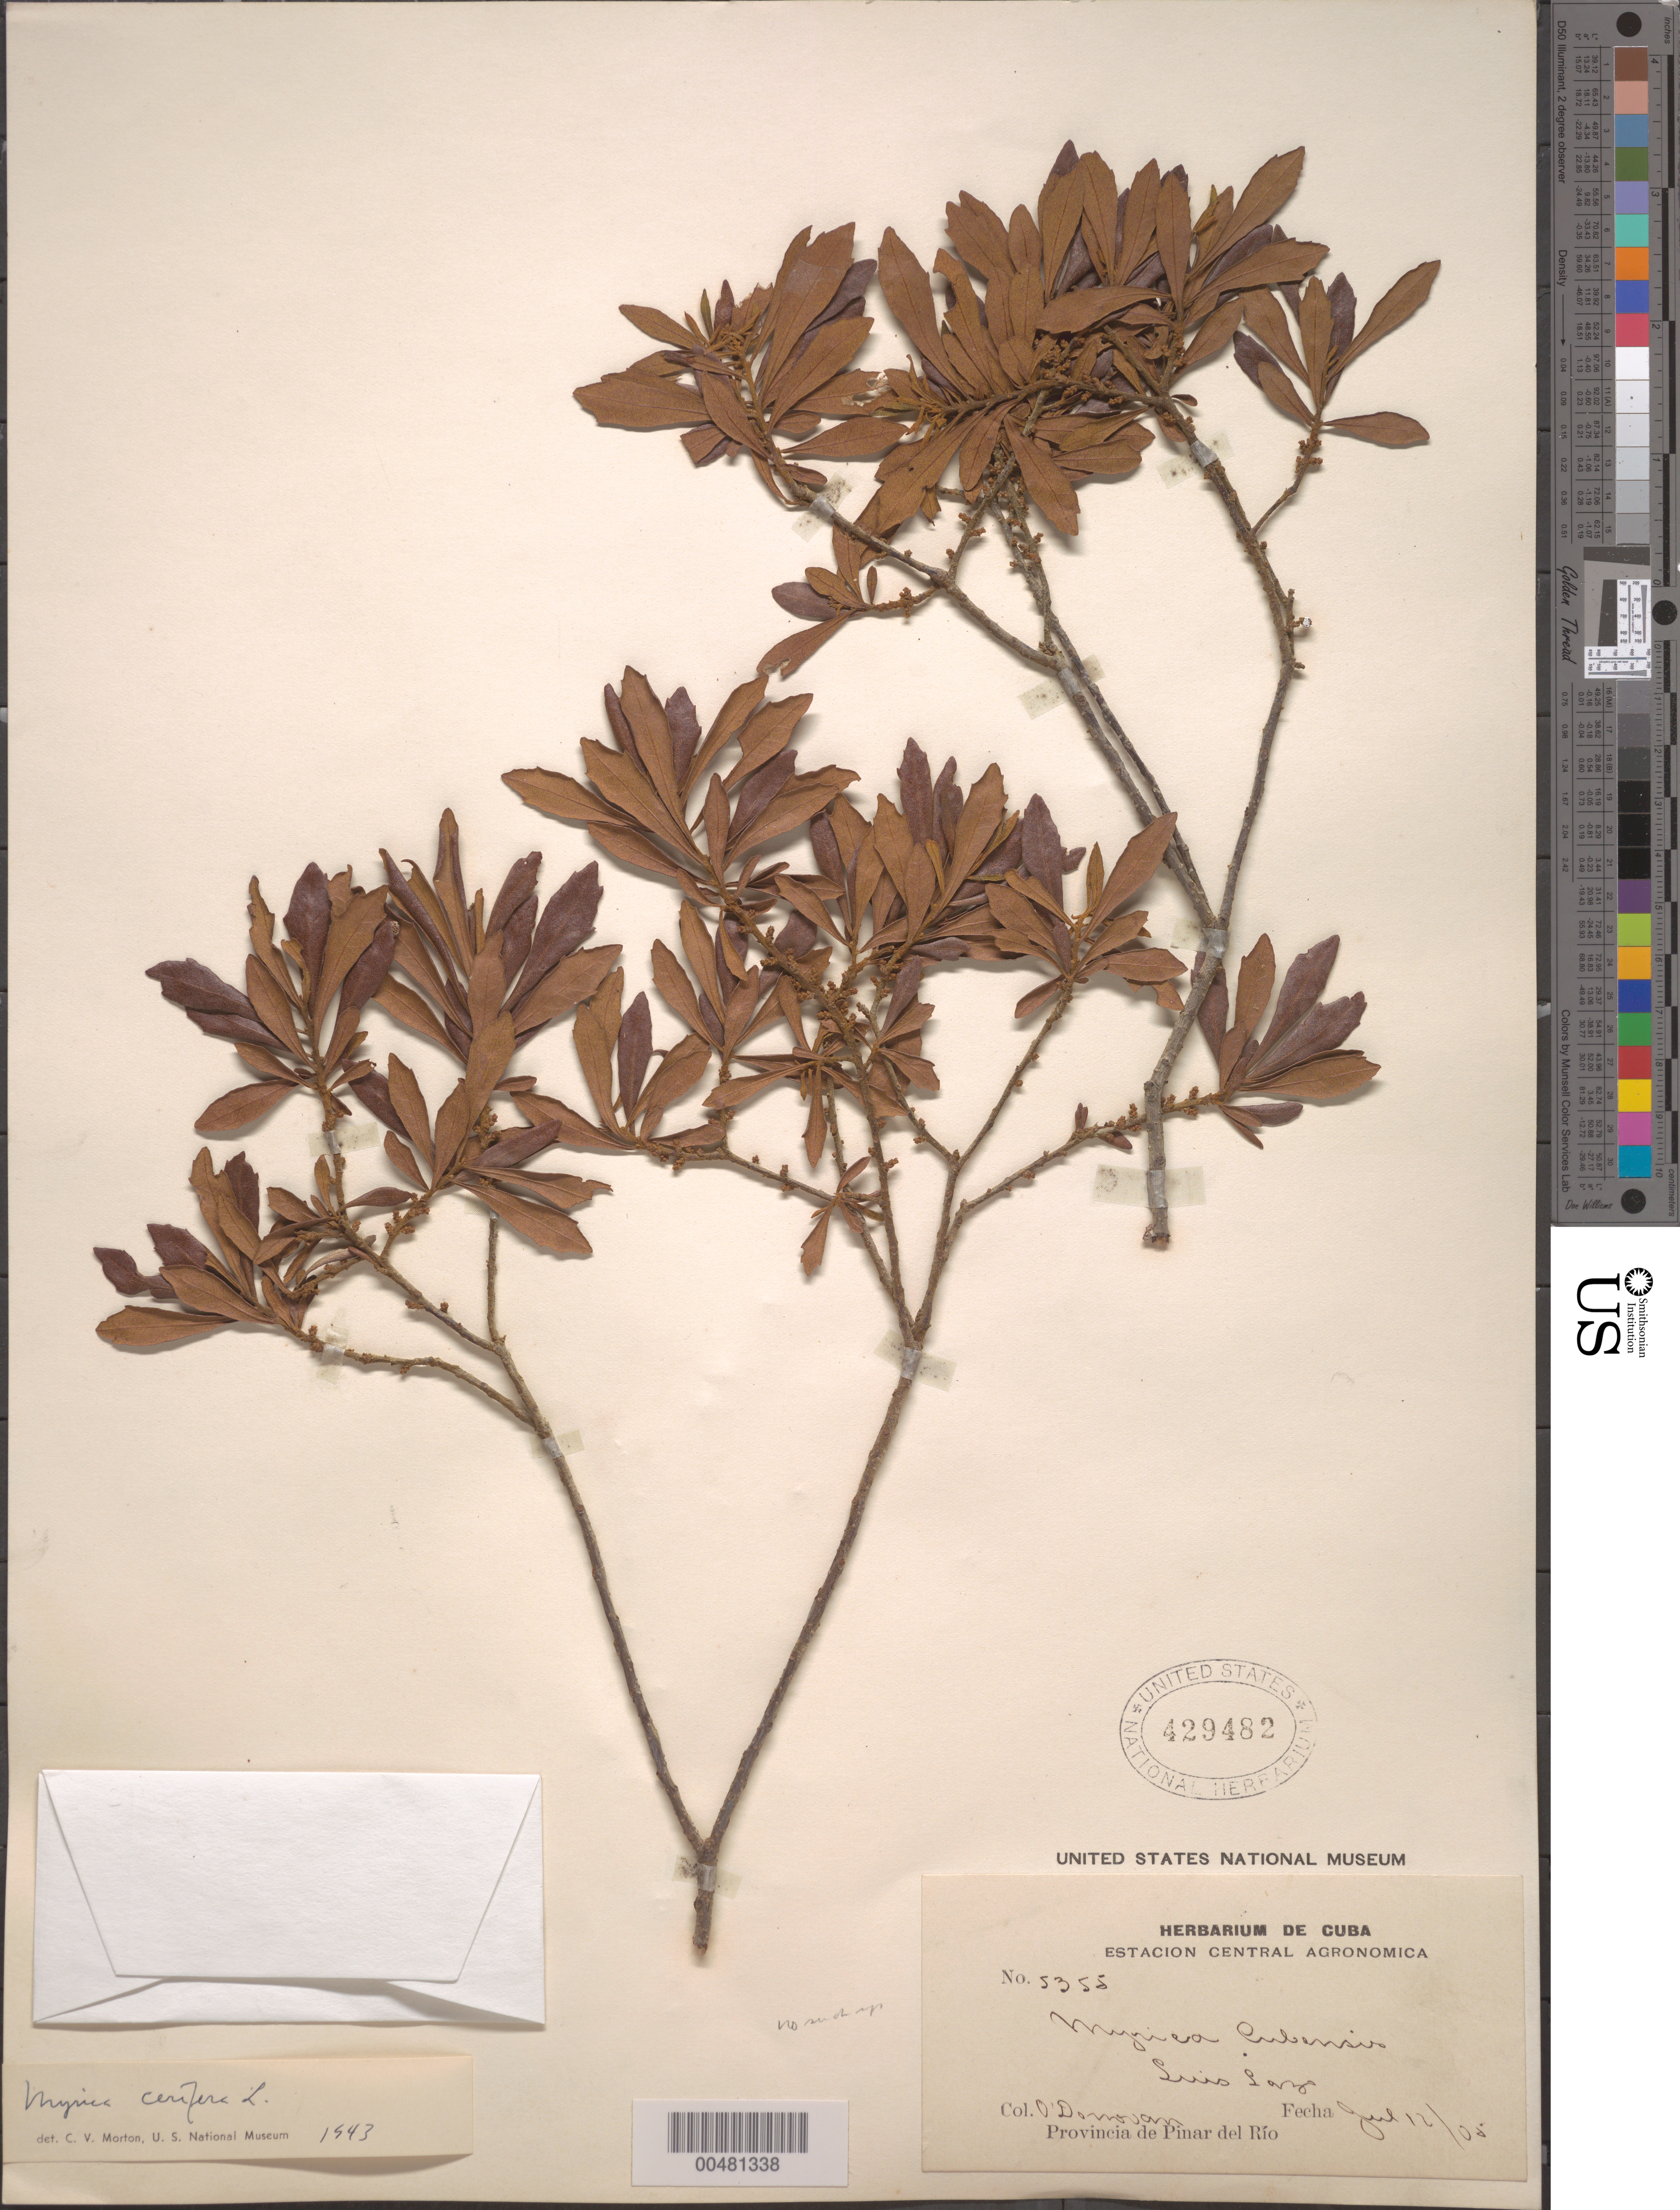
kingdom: Plantae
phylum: Tracheophyta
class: Magnoliopsida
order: Fagales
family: Myricaceae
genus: Morella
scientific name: Morella cerifera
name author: (L.) Small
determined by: Strong, M. T., (US), Smithsonian Institution - National Museum of Natural History (UNITED STATES)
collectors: E. O'Donovan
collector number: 5355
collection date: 1908-07-12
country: Cuba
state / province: Pinar del Rio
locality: Luis Lazo.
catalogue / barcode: US 429482